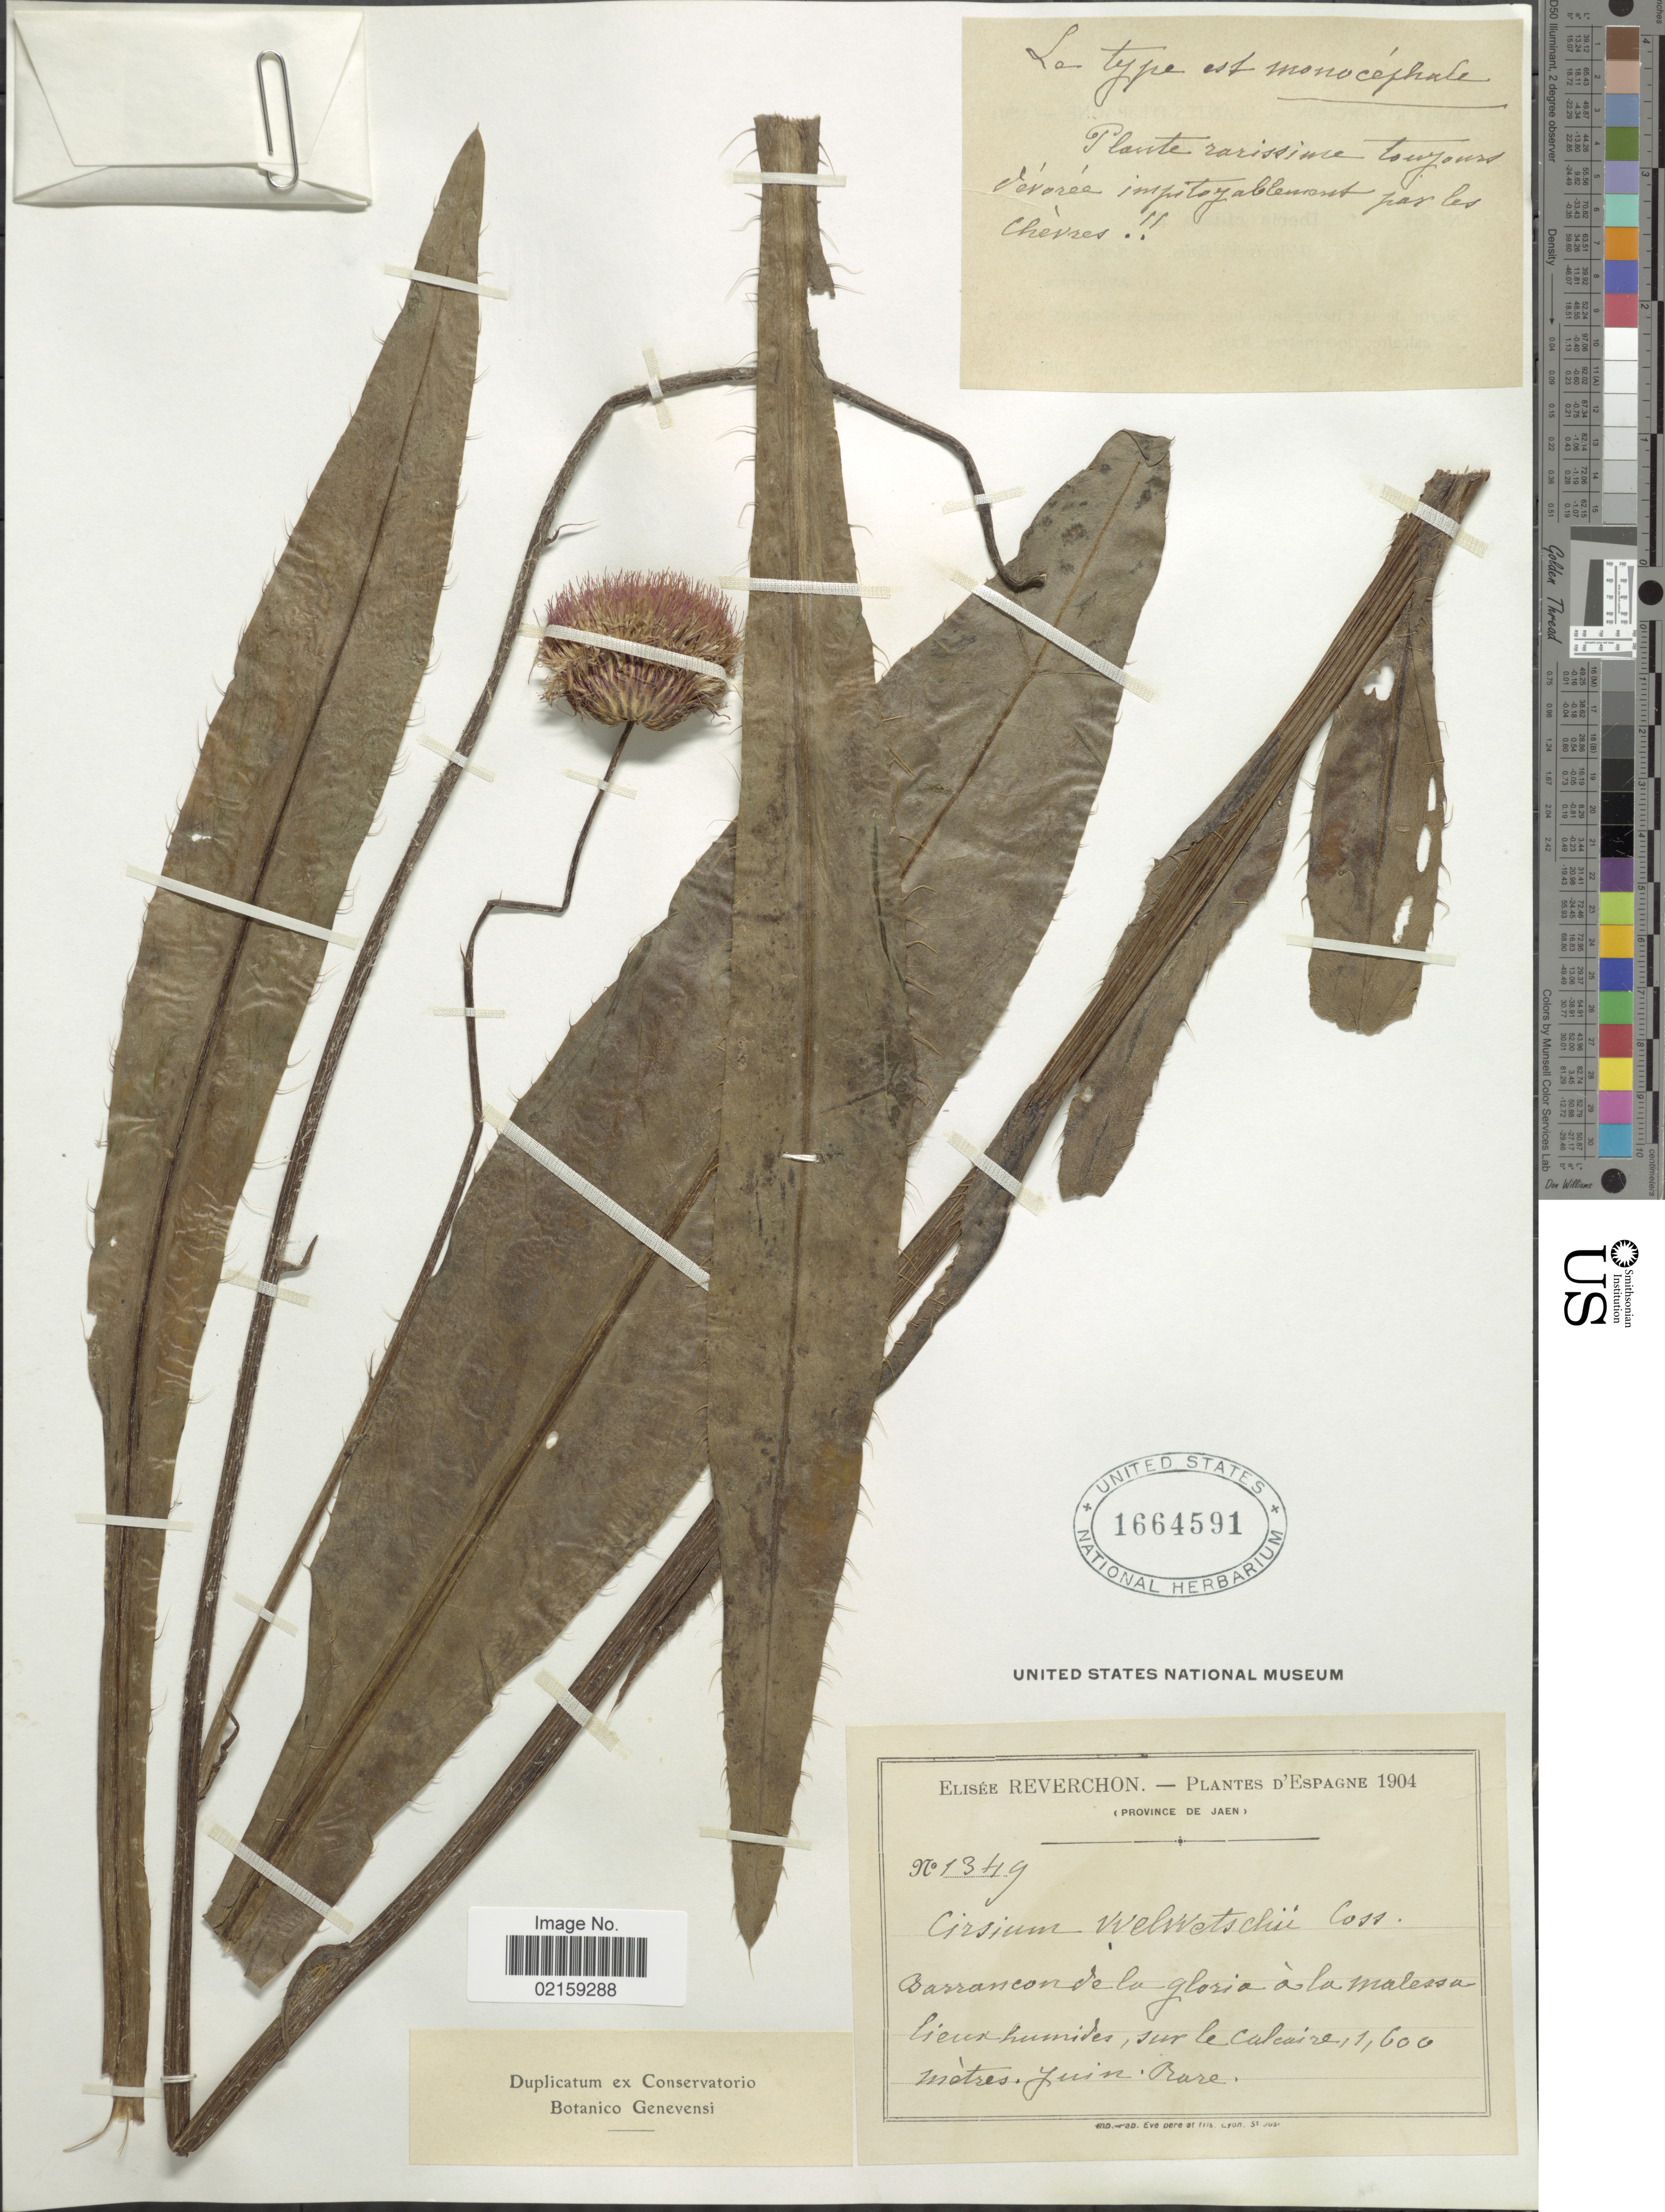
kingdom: Plantae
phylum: Tracheophyta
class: Magnoliopsida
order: Asterales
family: Asteraceae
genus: Cirsium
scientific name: Cirsium welwitschii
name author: Coss.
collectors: E. Reverchon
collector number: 1349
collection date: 1904-06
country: Spain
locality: Espagne. Province de Jaen. Barrancon de la gloria a la Malessa lieux humides, sur le Calcaire.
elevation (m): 1600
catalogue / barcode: US 1664591